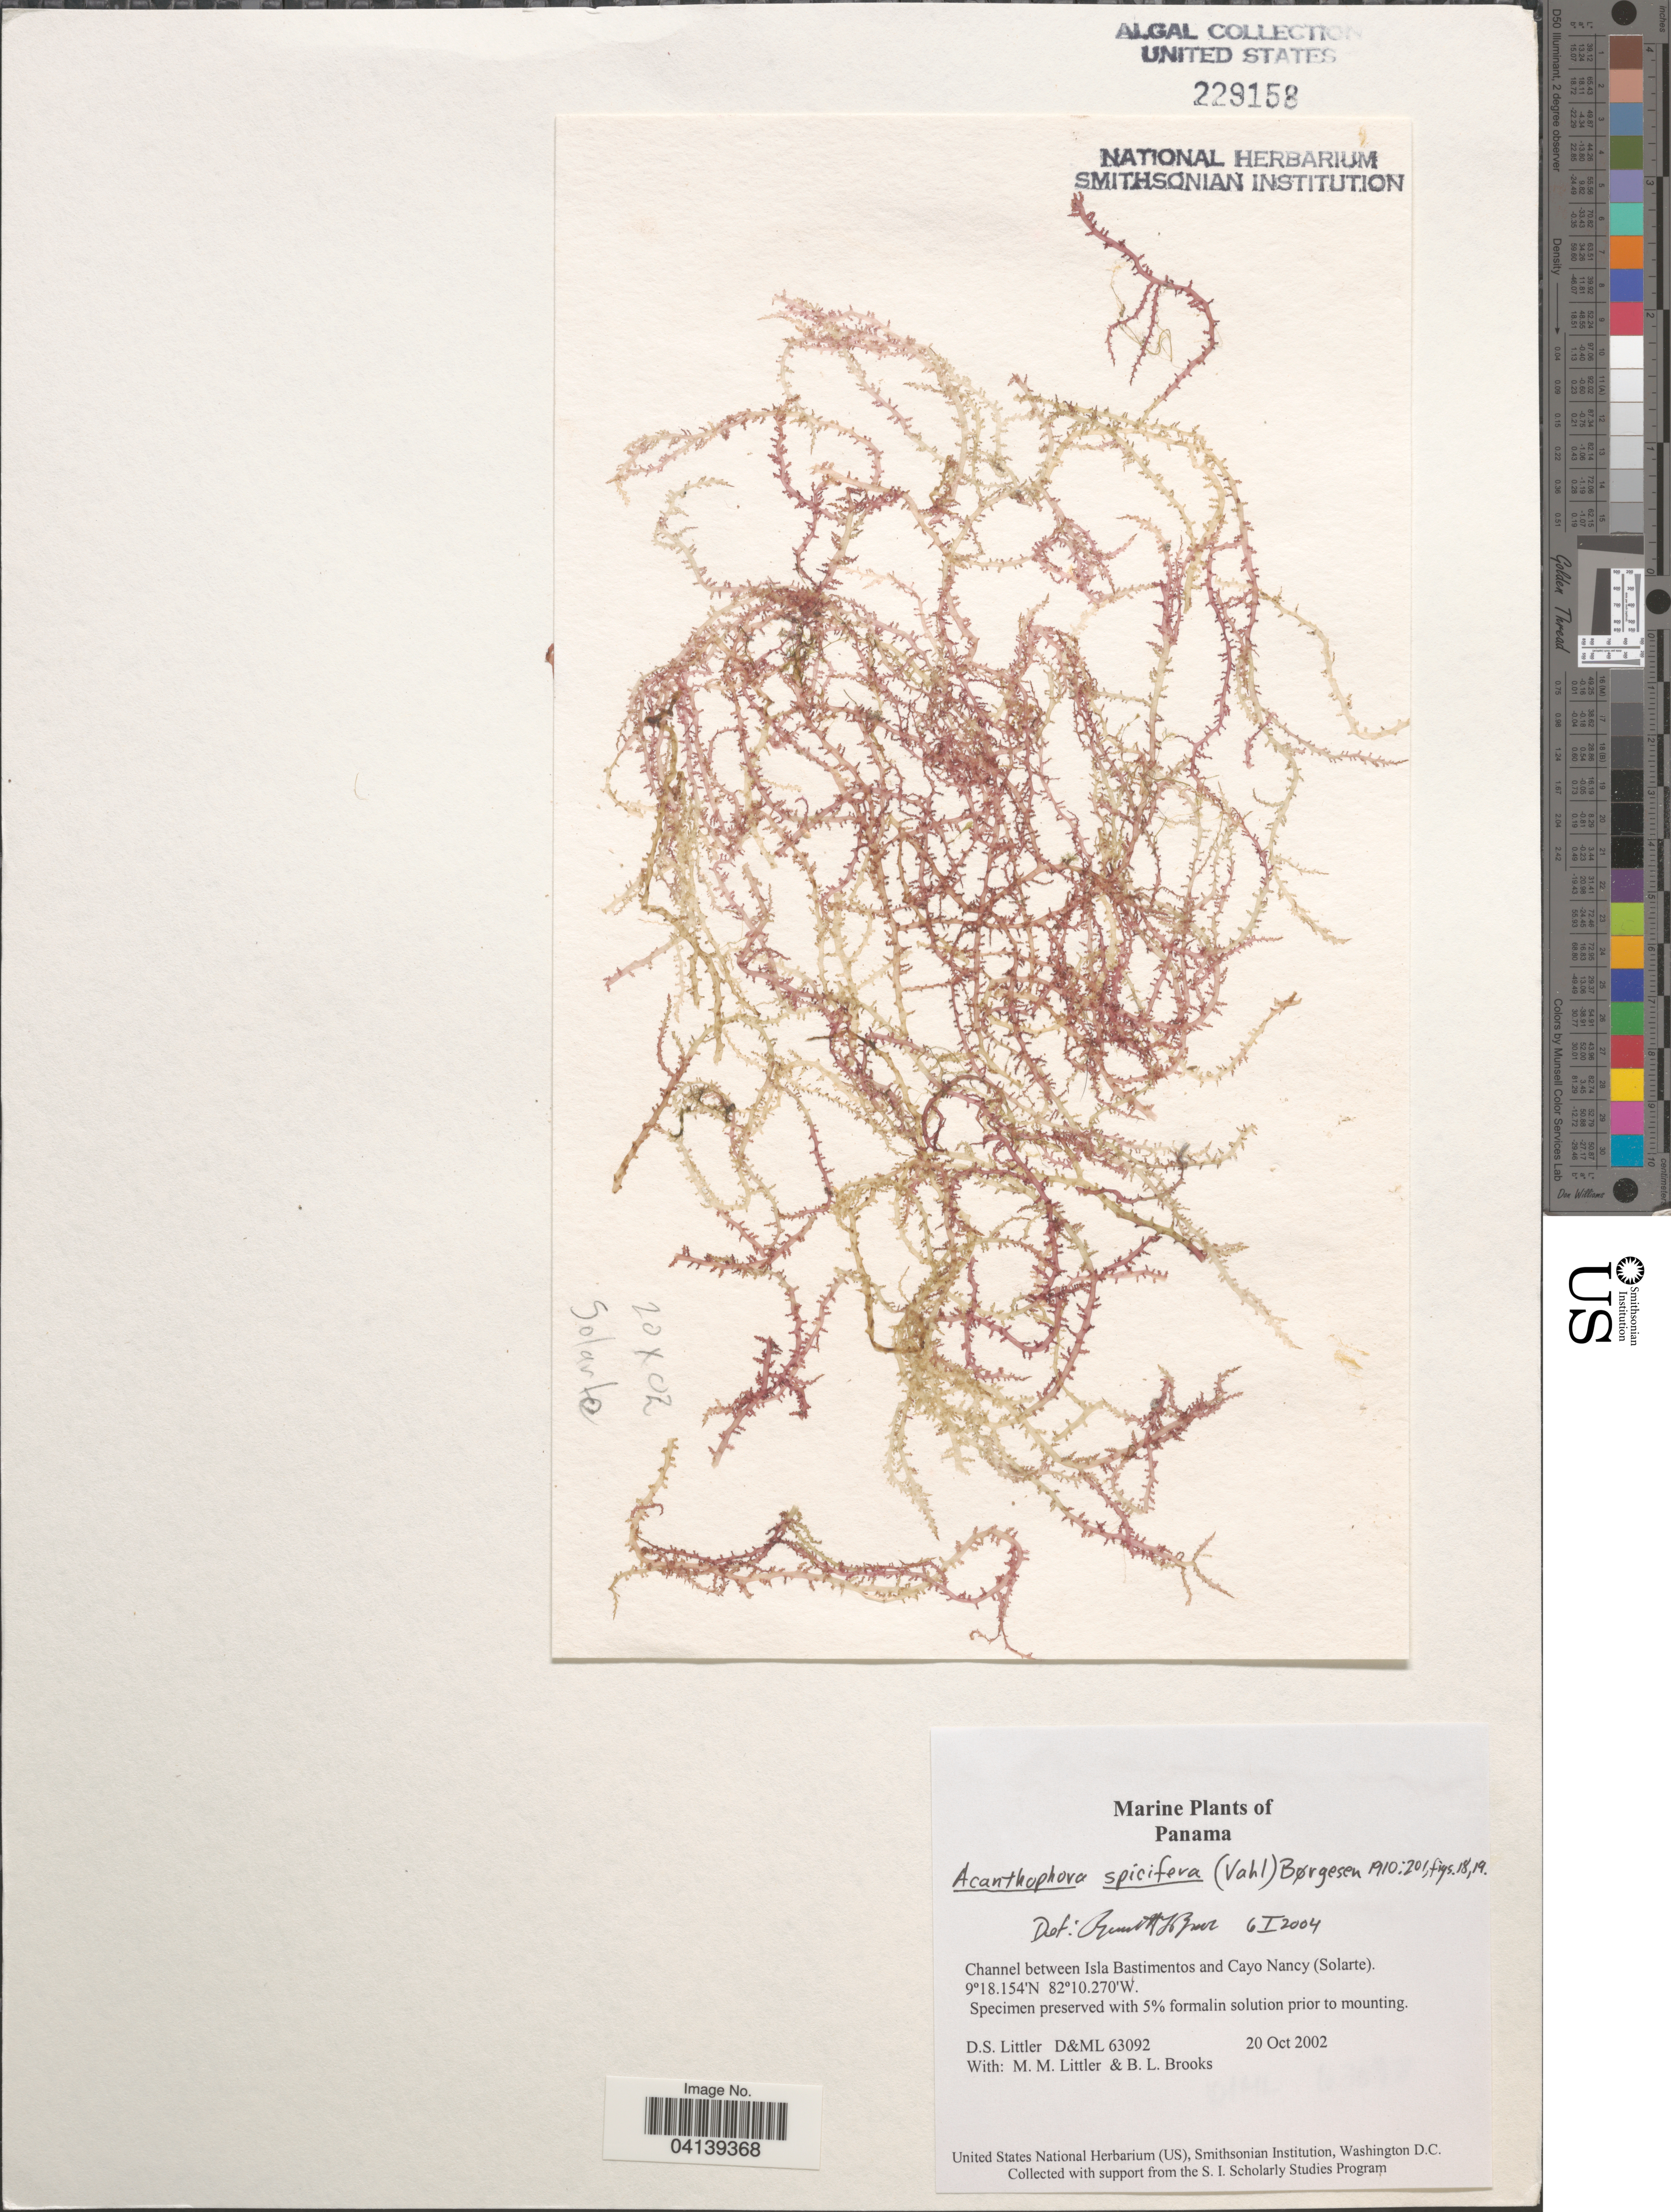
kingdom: Plantae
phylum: Rhodophyta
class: Florideophyceae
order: Ceramiales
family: Rhodomelaceae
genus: Acanthophora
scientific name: Acanthophora spicifera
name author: (Vahl) Børgesen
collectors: D. S. Littler & B. Brooks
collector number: D&ML63092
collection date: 2002-10-20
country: Panama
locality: Channel between Isla Bastimentos and Cayo Nancy (Solarte).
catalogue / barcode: US 229158